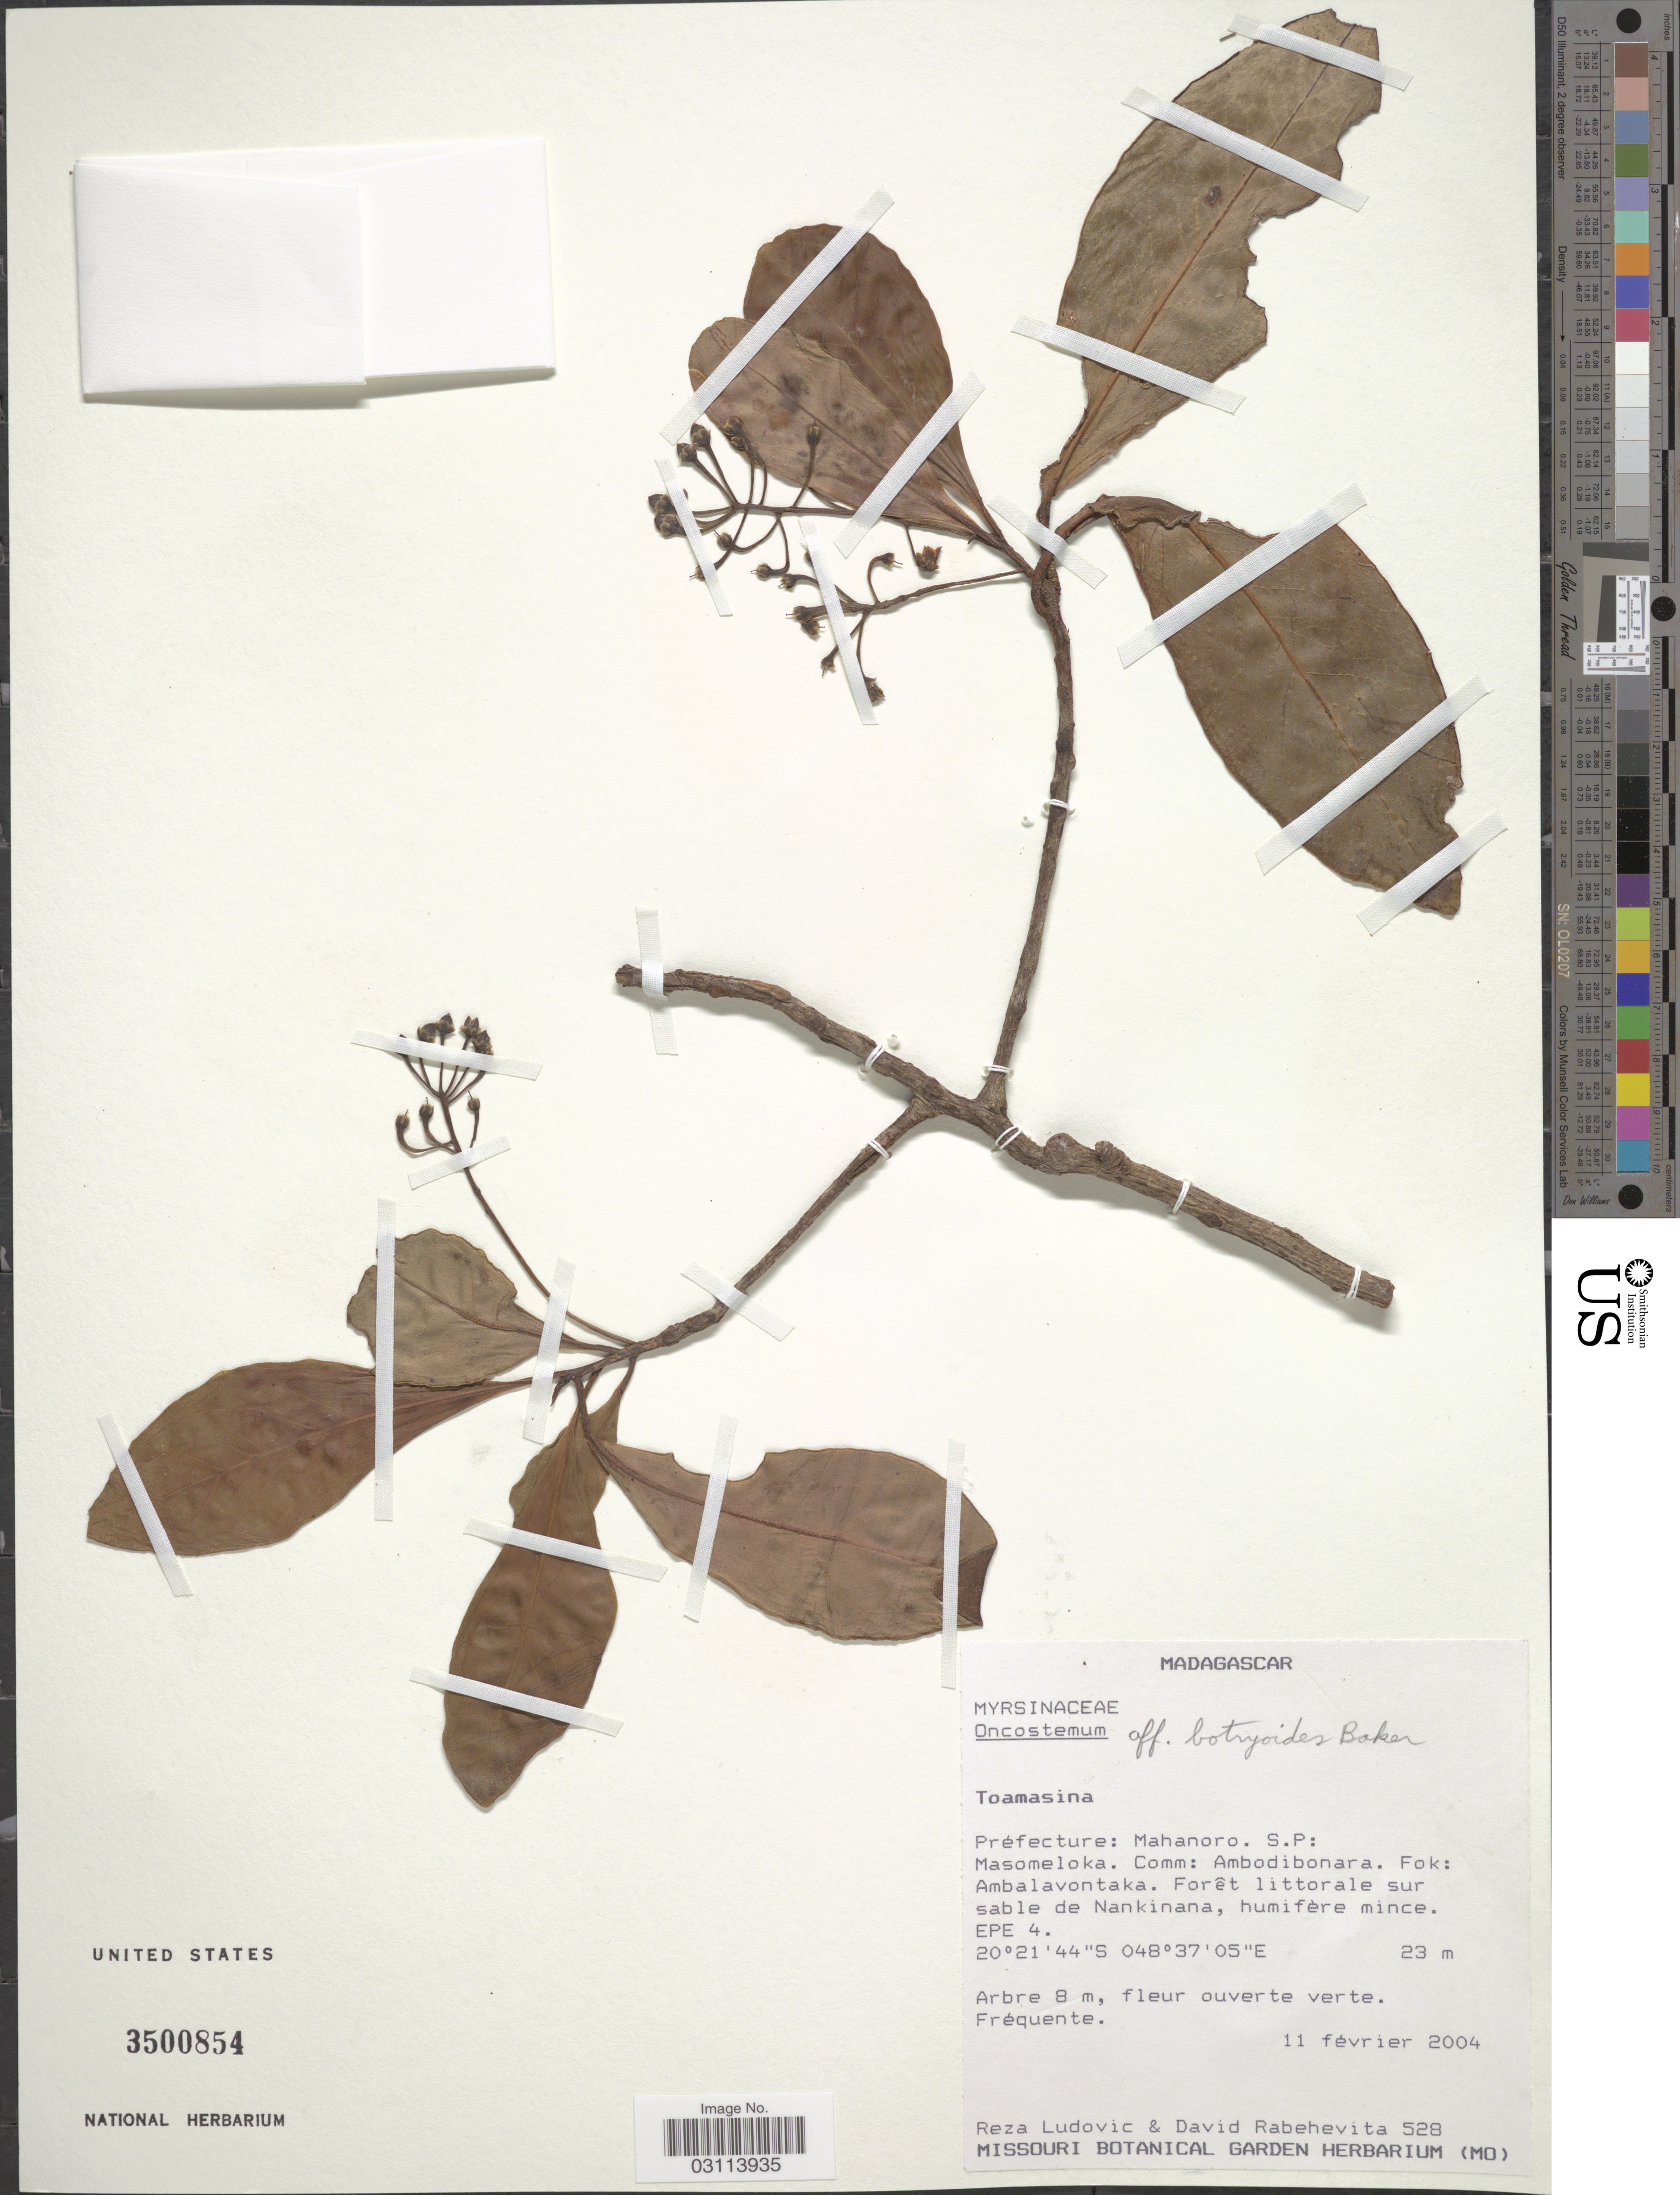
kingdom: Plantae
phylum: Tracheophyta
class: Magnoliopsida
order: Ericales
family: Primulaceae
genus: Oncostemum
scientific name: Oncostemum botryoides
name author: Baker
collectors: R. Ludovic & D. Rabehevita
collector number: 528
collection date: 2004-02-11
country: Madagascar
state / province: Atsinanana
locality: Préfecture: Mahanoro. S.P: Masomeloka. Comm: Ambodibonara. Fok: Ambalavontaka. Forêt littorale sur sable de Nankinana.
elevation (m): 23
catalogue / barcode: US 3500854